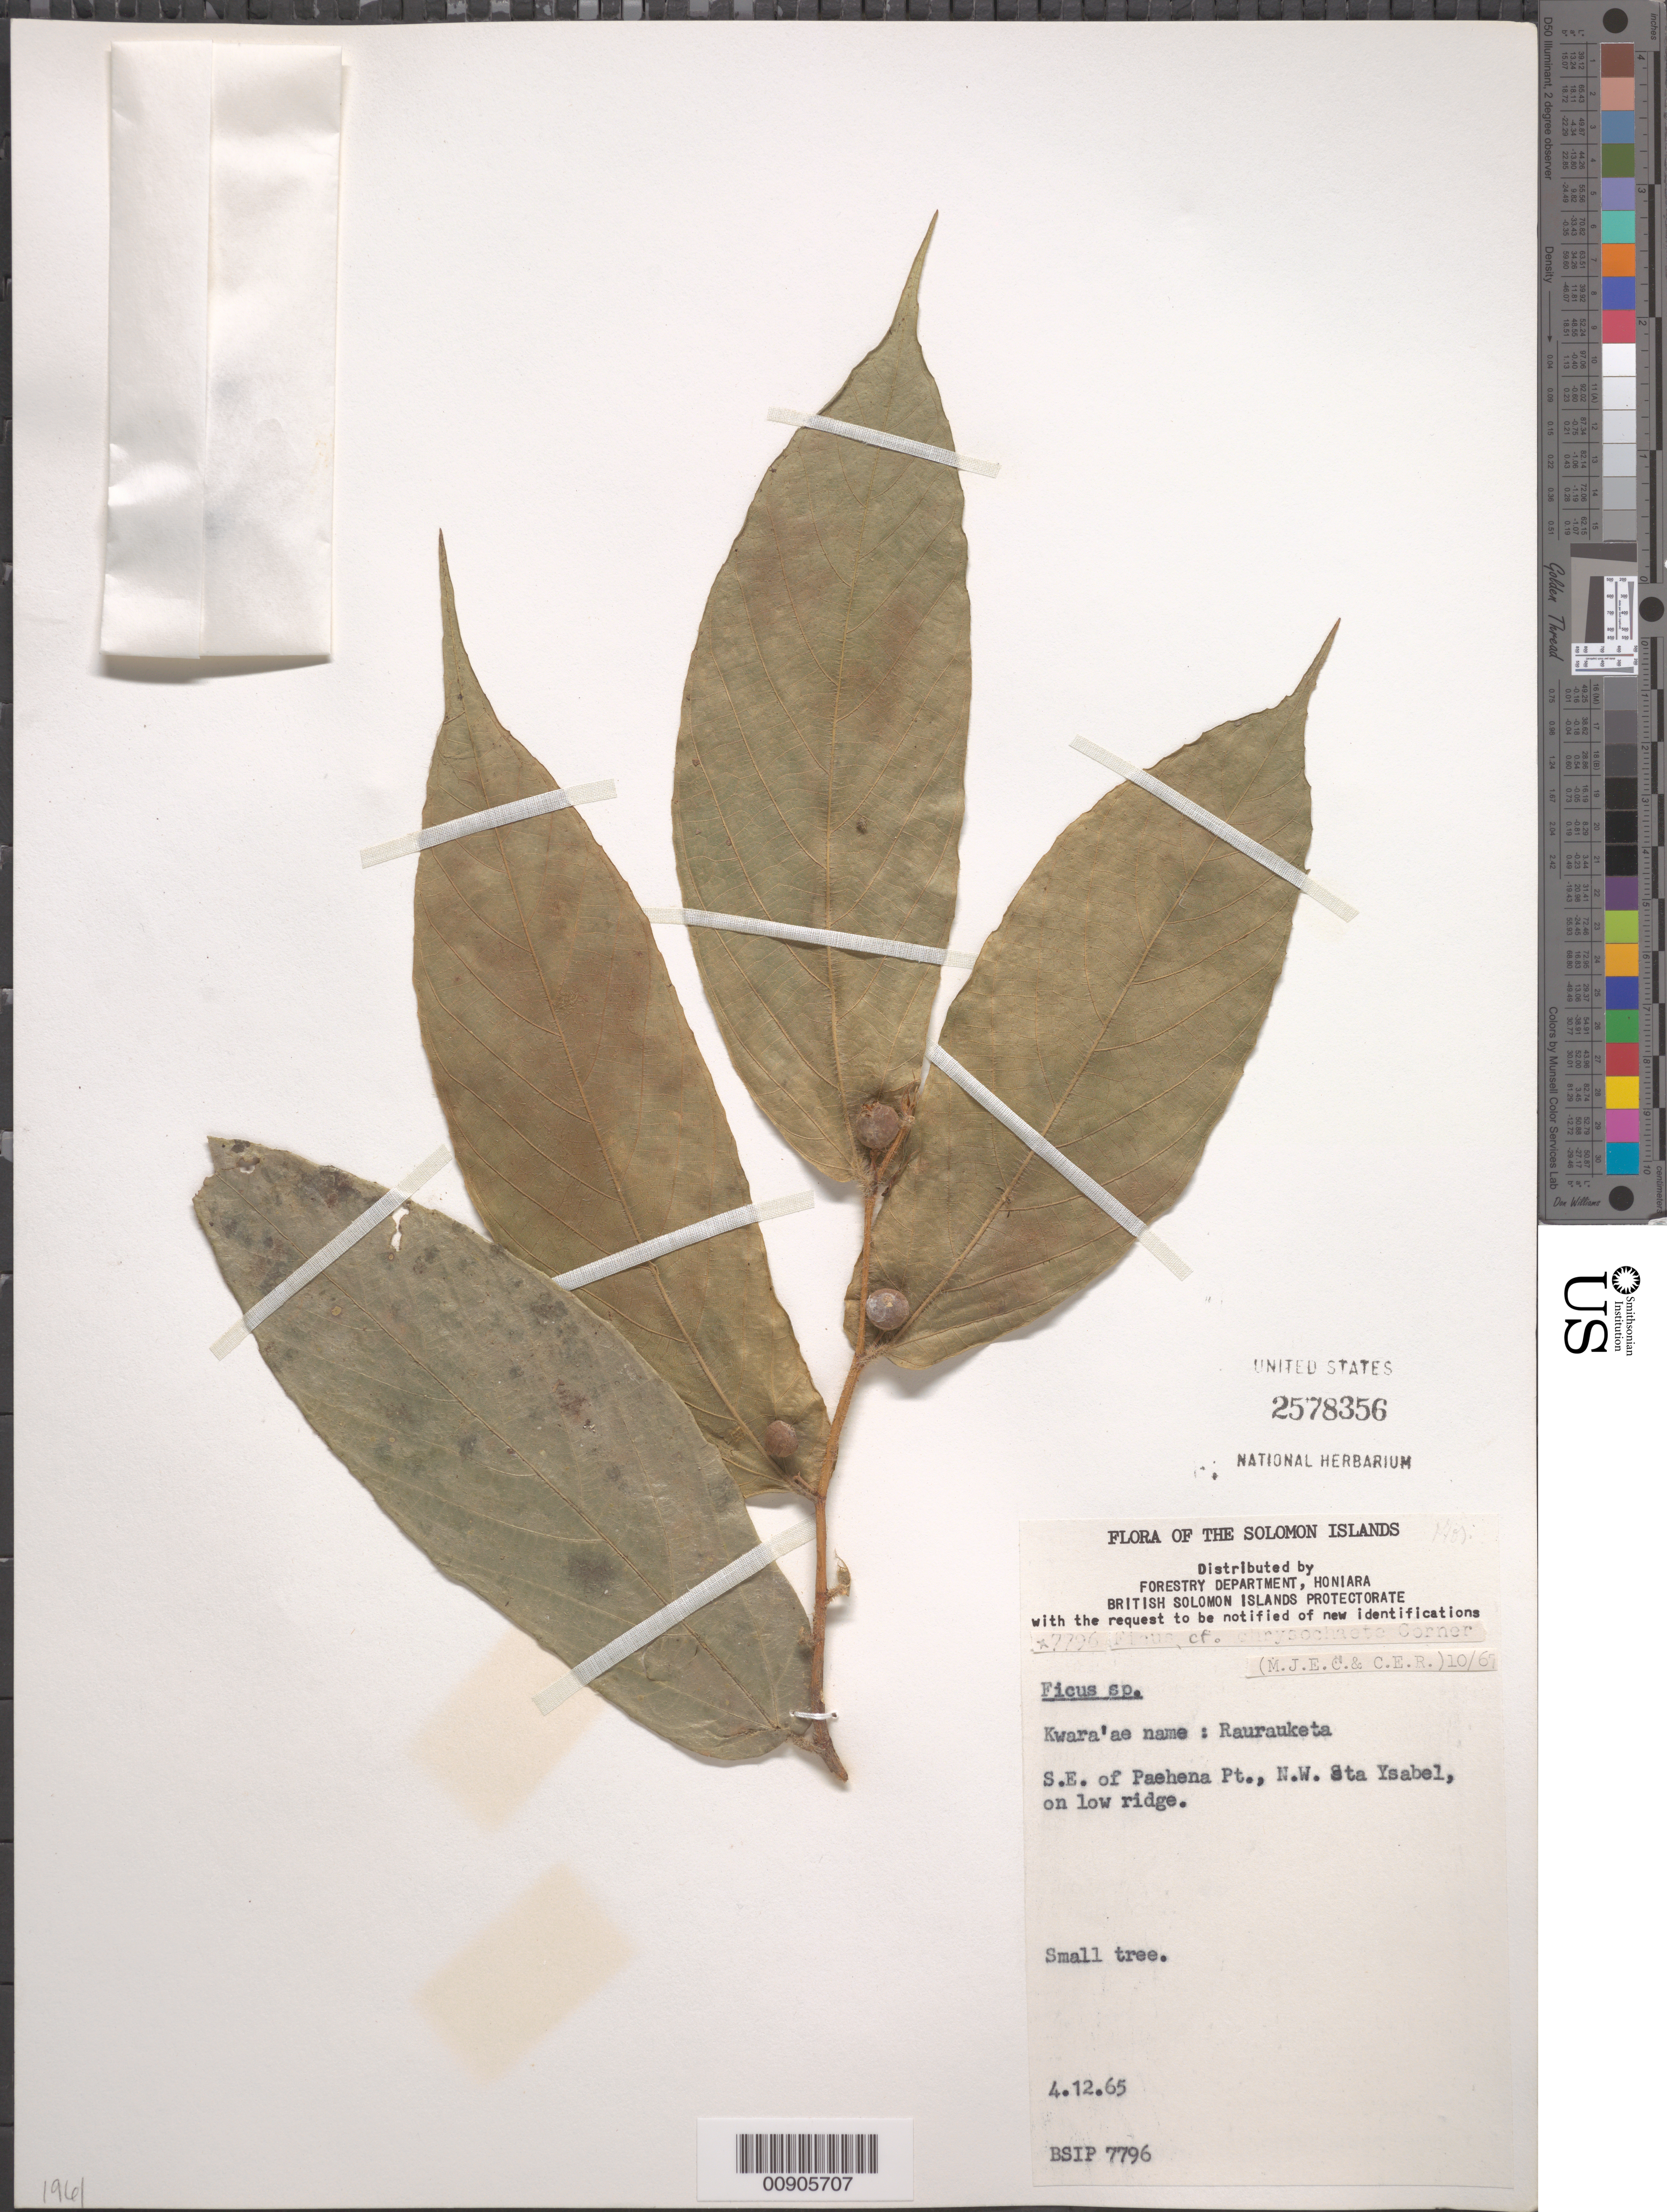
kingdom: Plantae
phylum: Tracheophyta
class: Magnoliopsida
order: Rosales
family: Moraceae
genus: Ficus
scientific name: Ficus chrysochaete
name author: Corner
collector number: BSIP 7796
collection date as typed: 12 Apr 1965 or 04 Dec 1965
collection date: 1965-04-12 or 1965-12-04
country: Solomon Islands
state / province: Isabel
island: Santa Isabel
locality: SE. of Paehena Pt.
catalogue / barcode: US 2578356